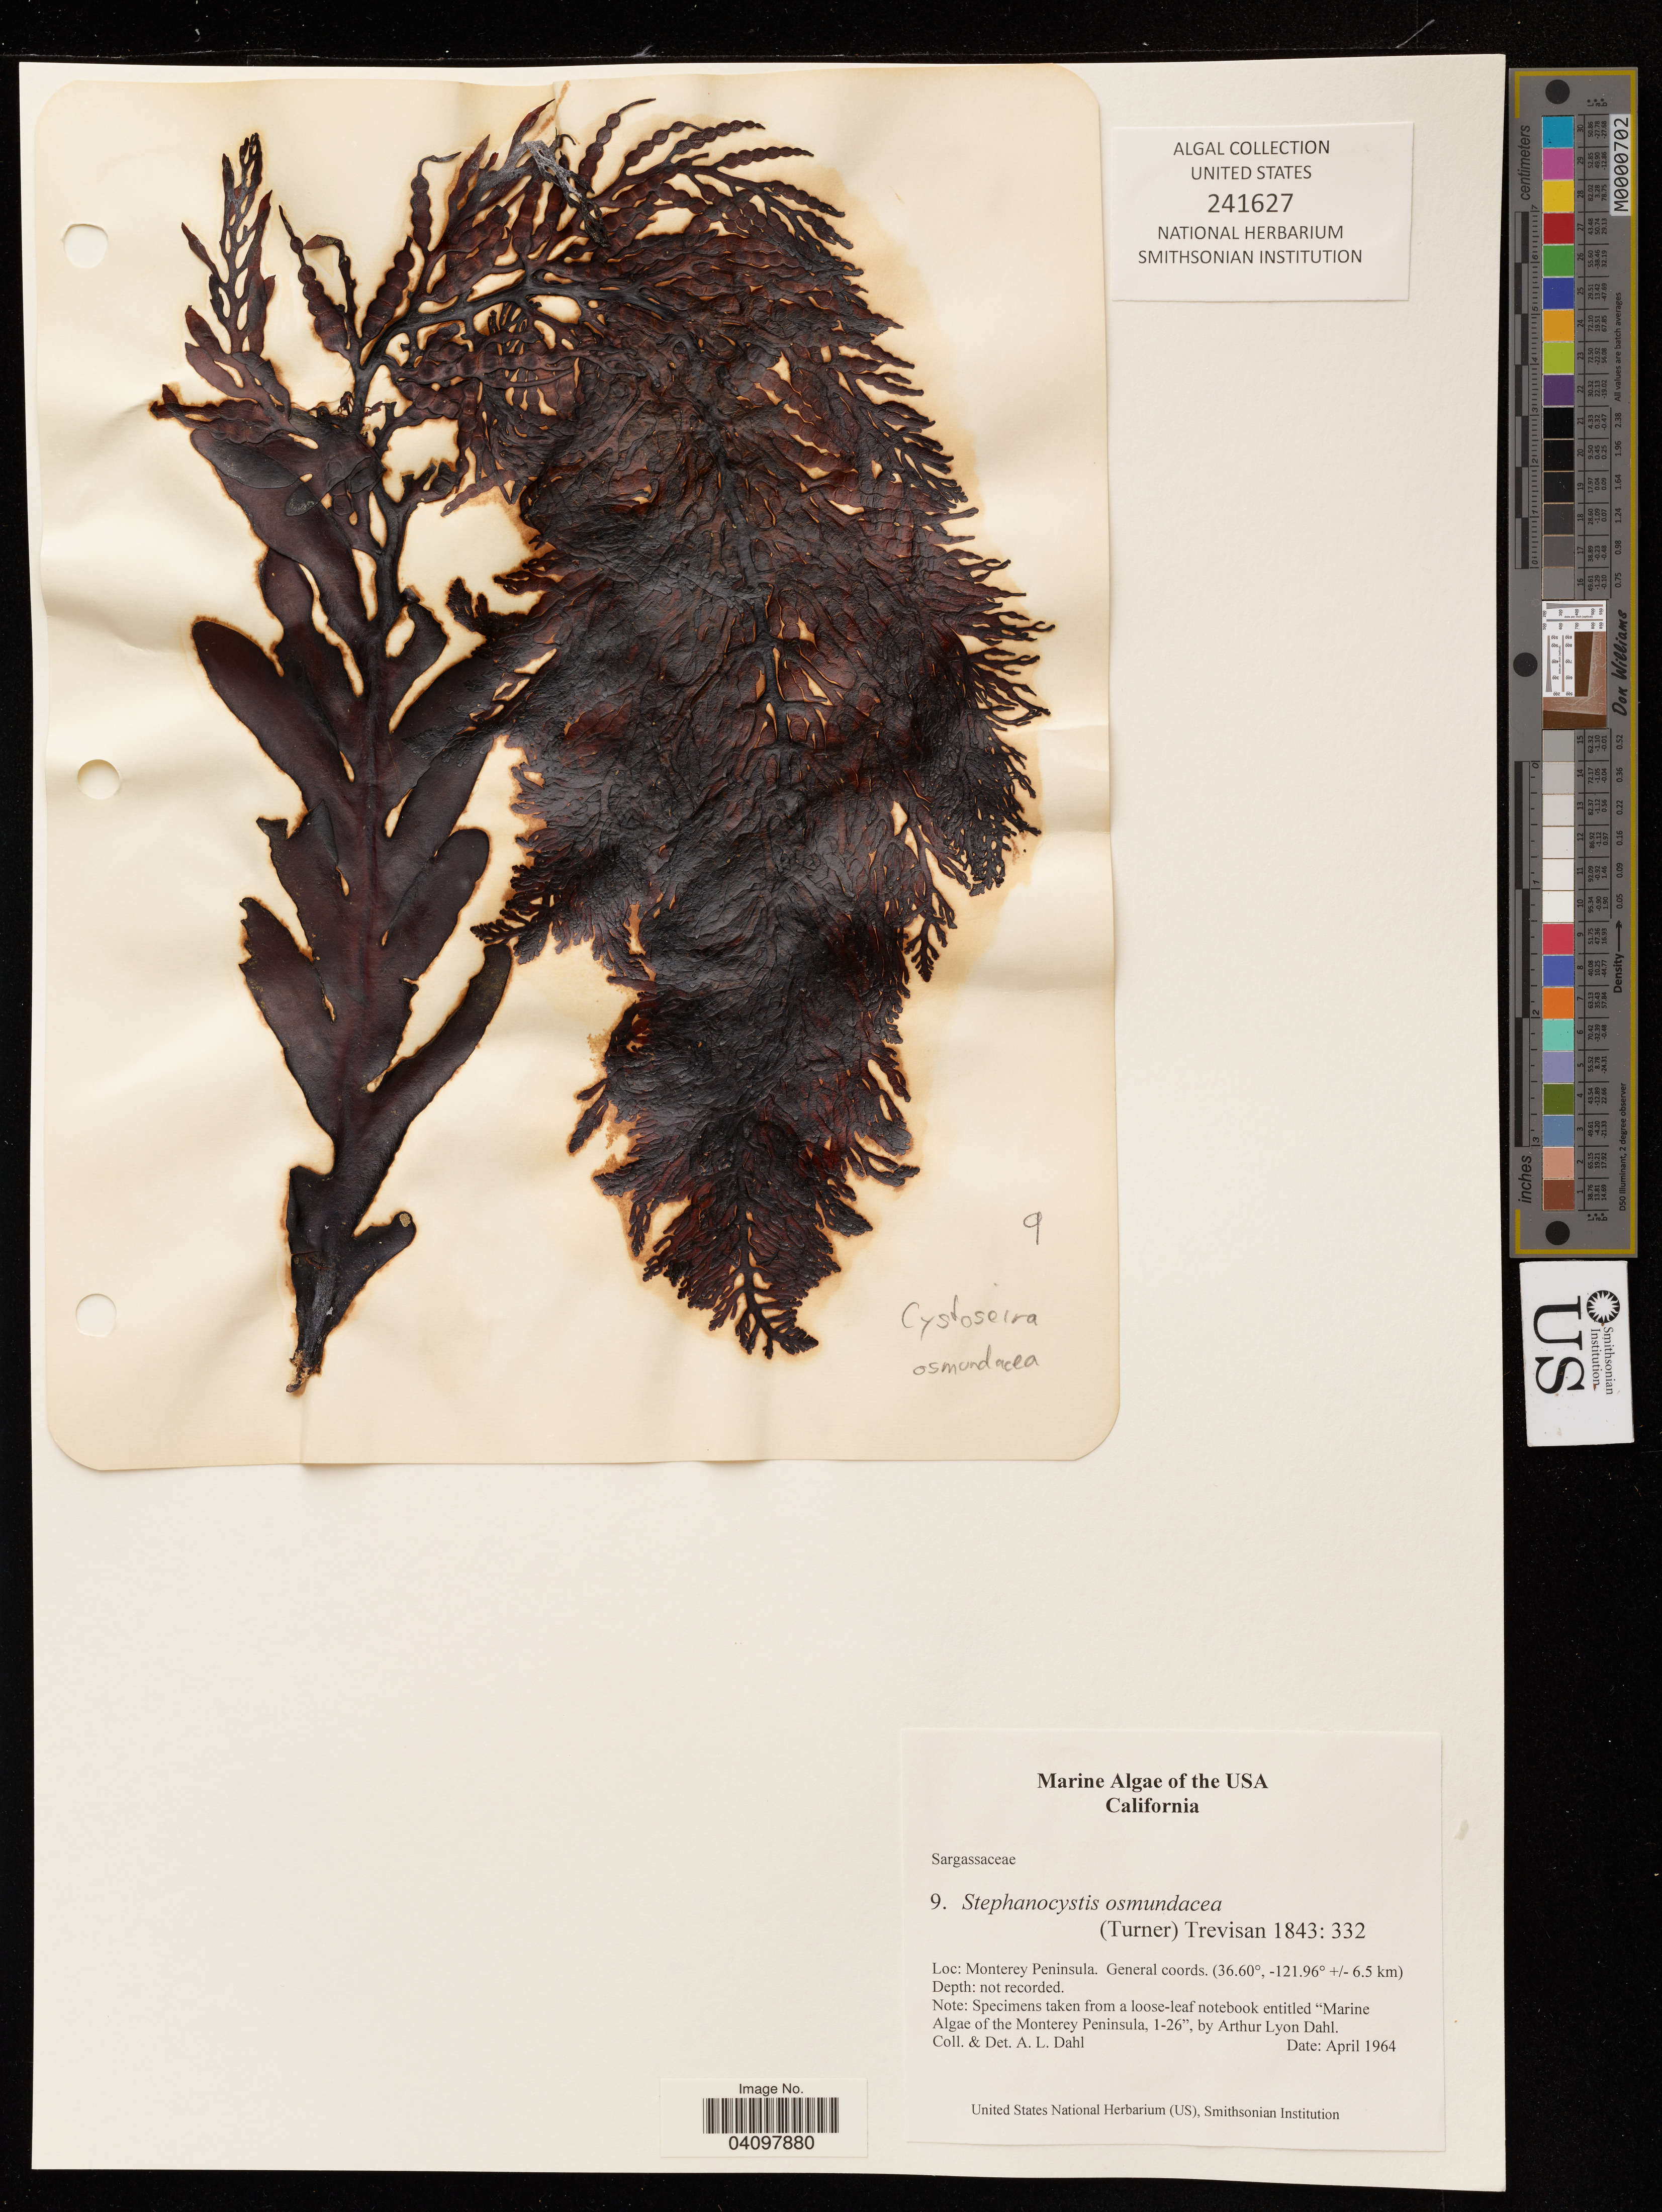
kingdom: Chromista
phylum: Ochrophyta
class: Phaeophyceae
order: Fucales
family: Sargassaceae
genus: Stephanocystis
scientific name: Stephanocystis osmundacea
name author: (Turner) Trevis.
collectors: A. Dahl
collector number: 9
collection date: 1964-04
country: United States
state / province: California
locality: Monterey Peninsula.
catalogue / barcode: US 241627